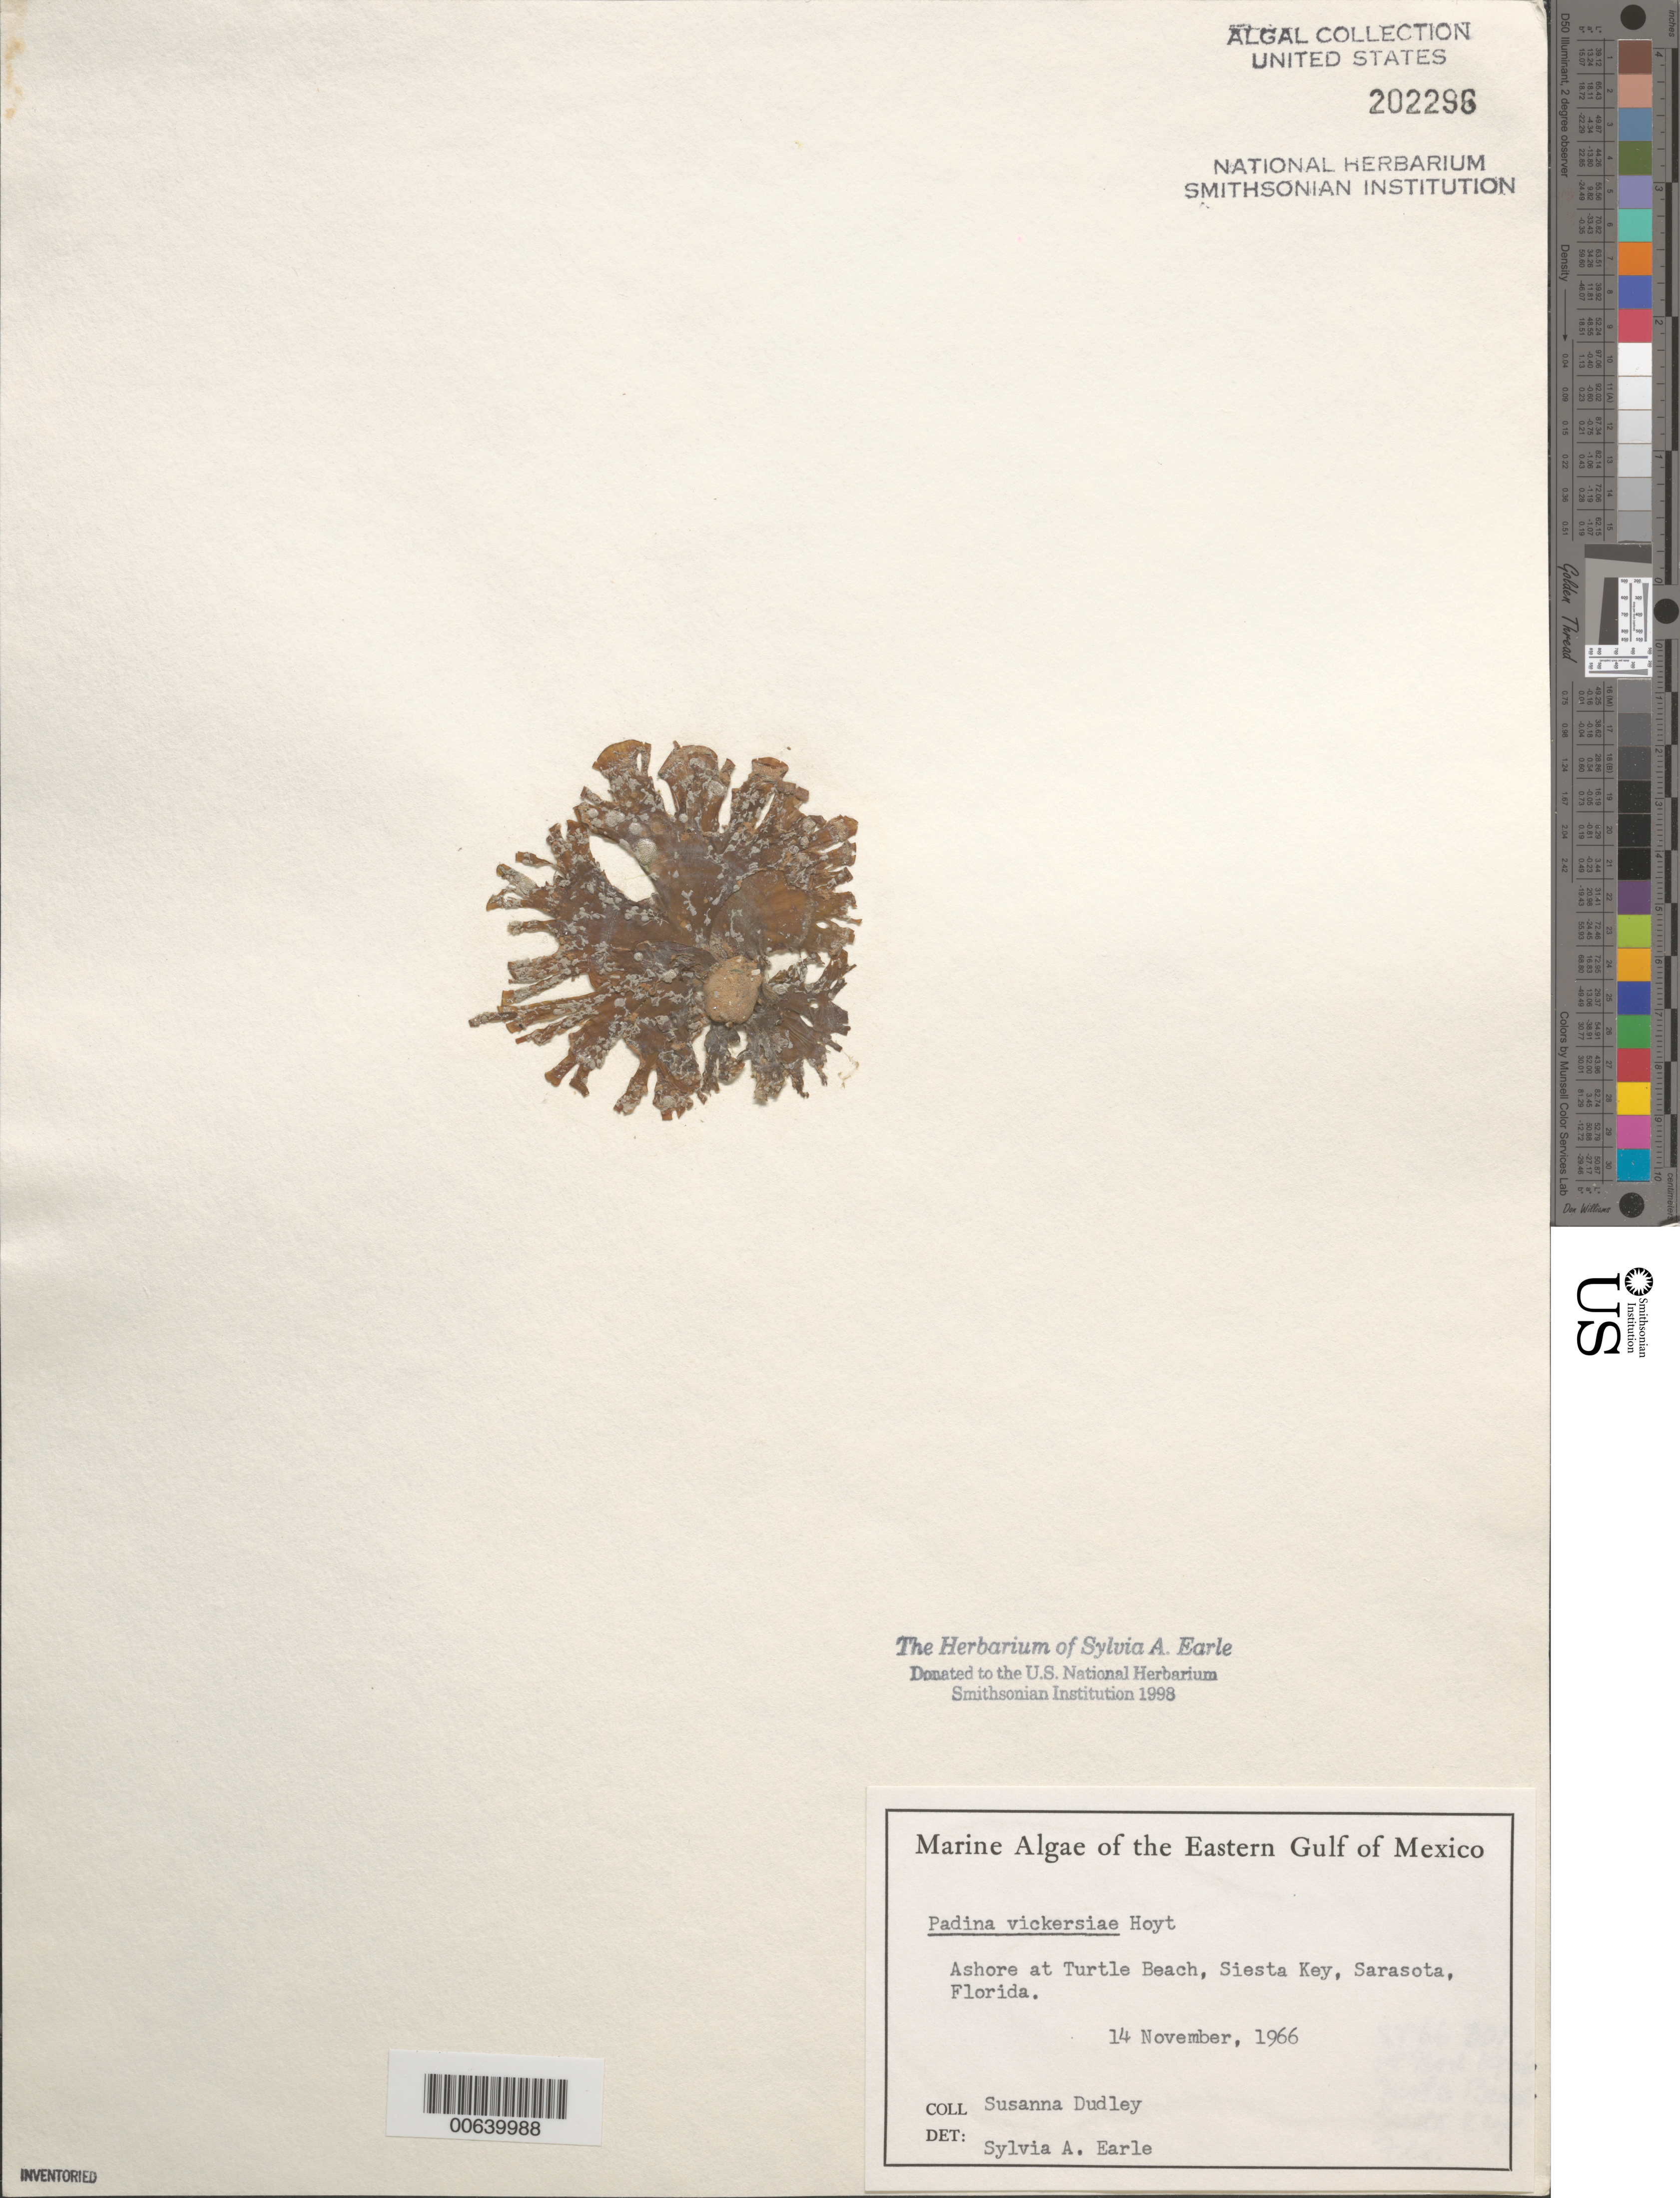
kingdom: Chromista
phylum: Ochrophyta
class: Phaeophyceae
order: Dictyotales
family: Dictyotaceae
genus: Padina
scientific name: Padina gymnospora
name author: (Kütz.) O.G. Sond.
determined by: Algae name updating Project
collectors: S. Dudley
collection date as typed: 14 Nov 1966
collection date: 1966-11-14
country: United States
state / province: Florida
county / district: Sarasota County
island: Siesta Key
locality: Turtle Beach, Sarasota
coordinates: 27 13'N, 82 31'W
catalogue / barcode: US 202296